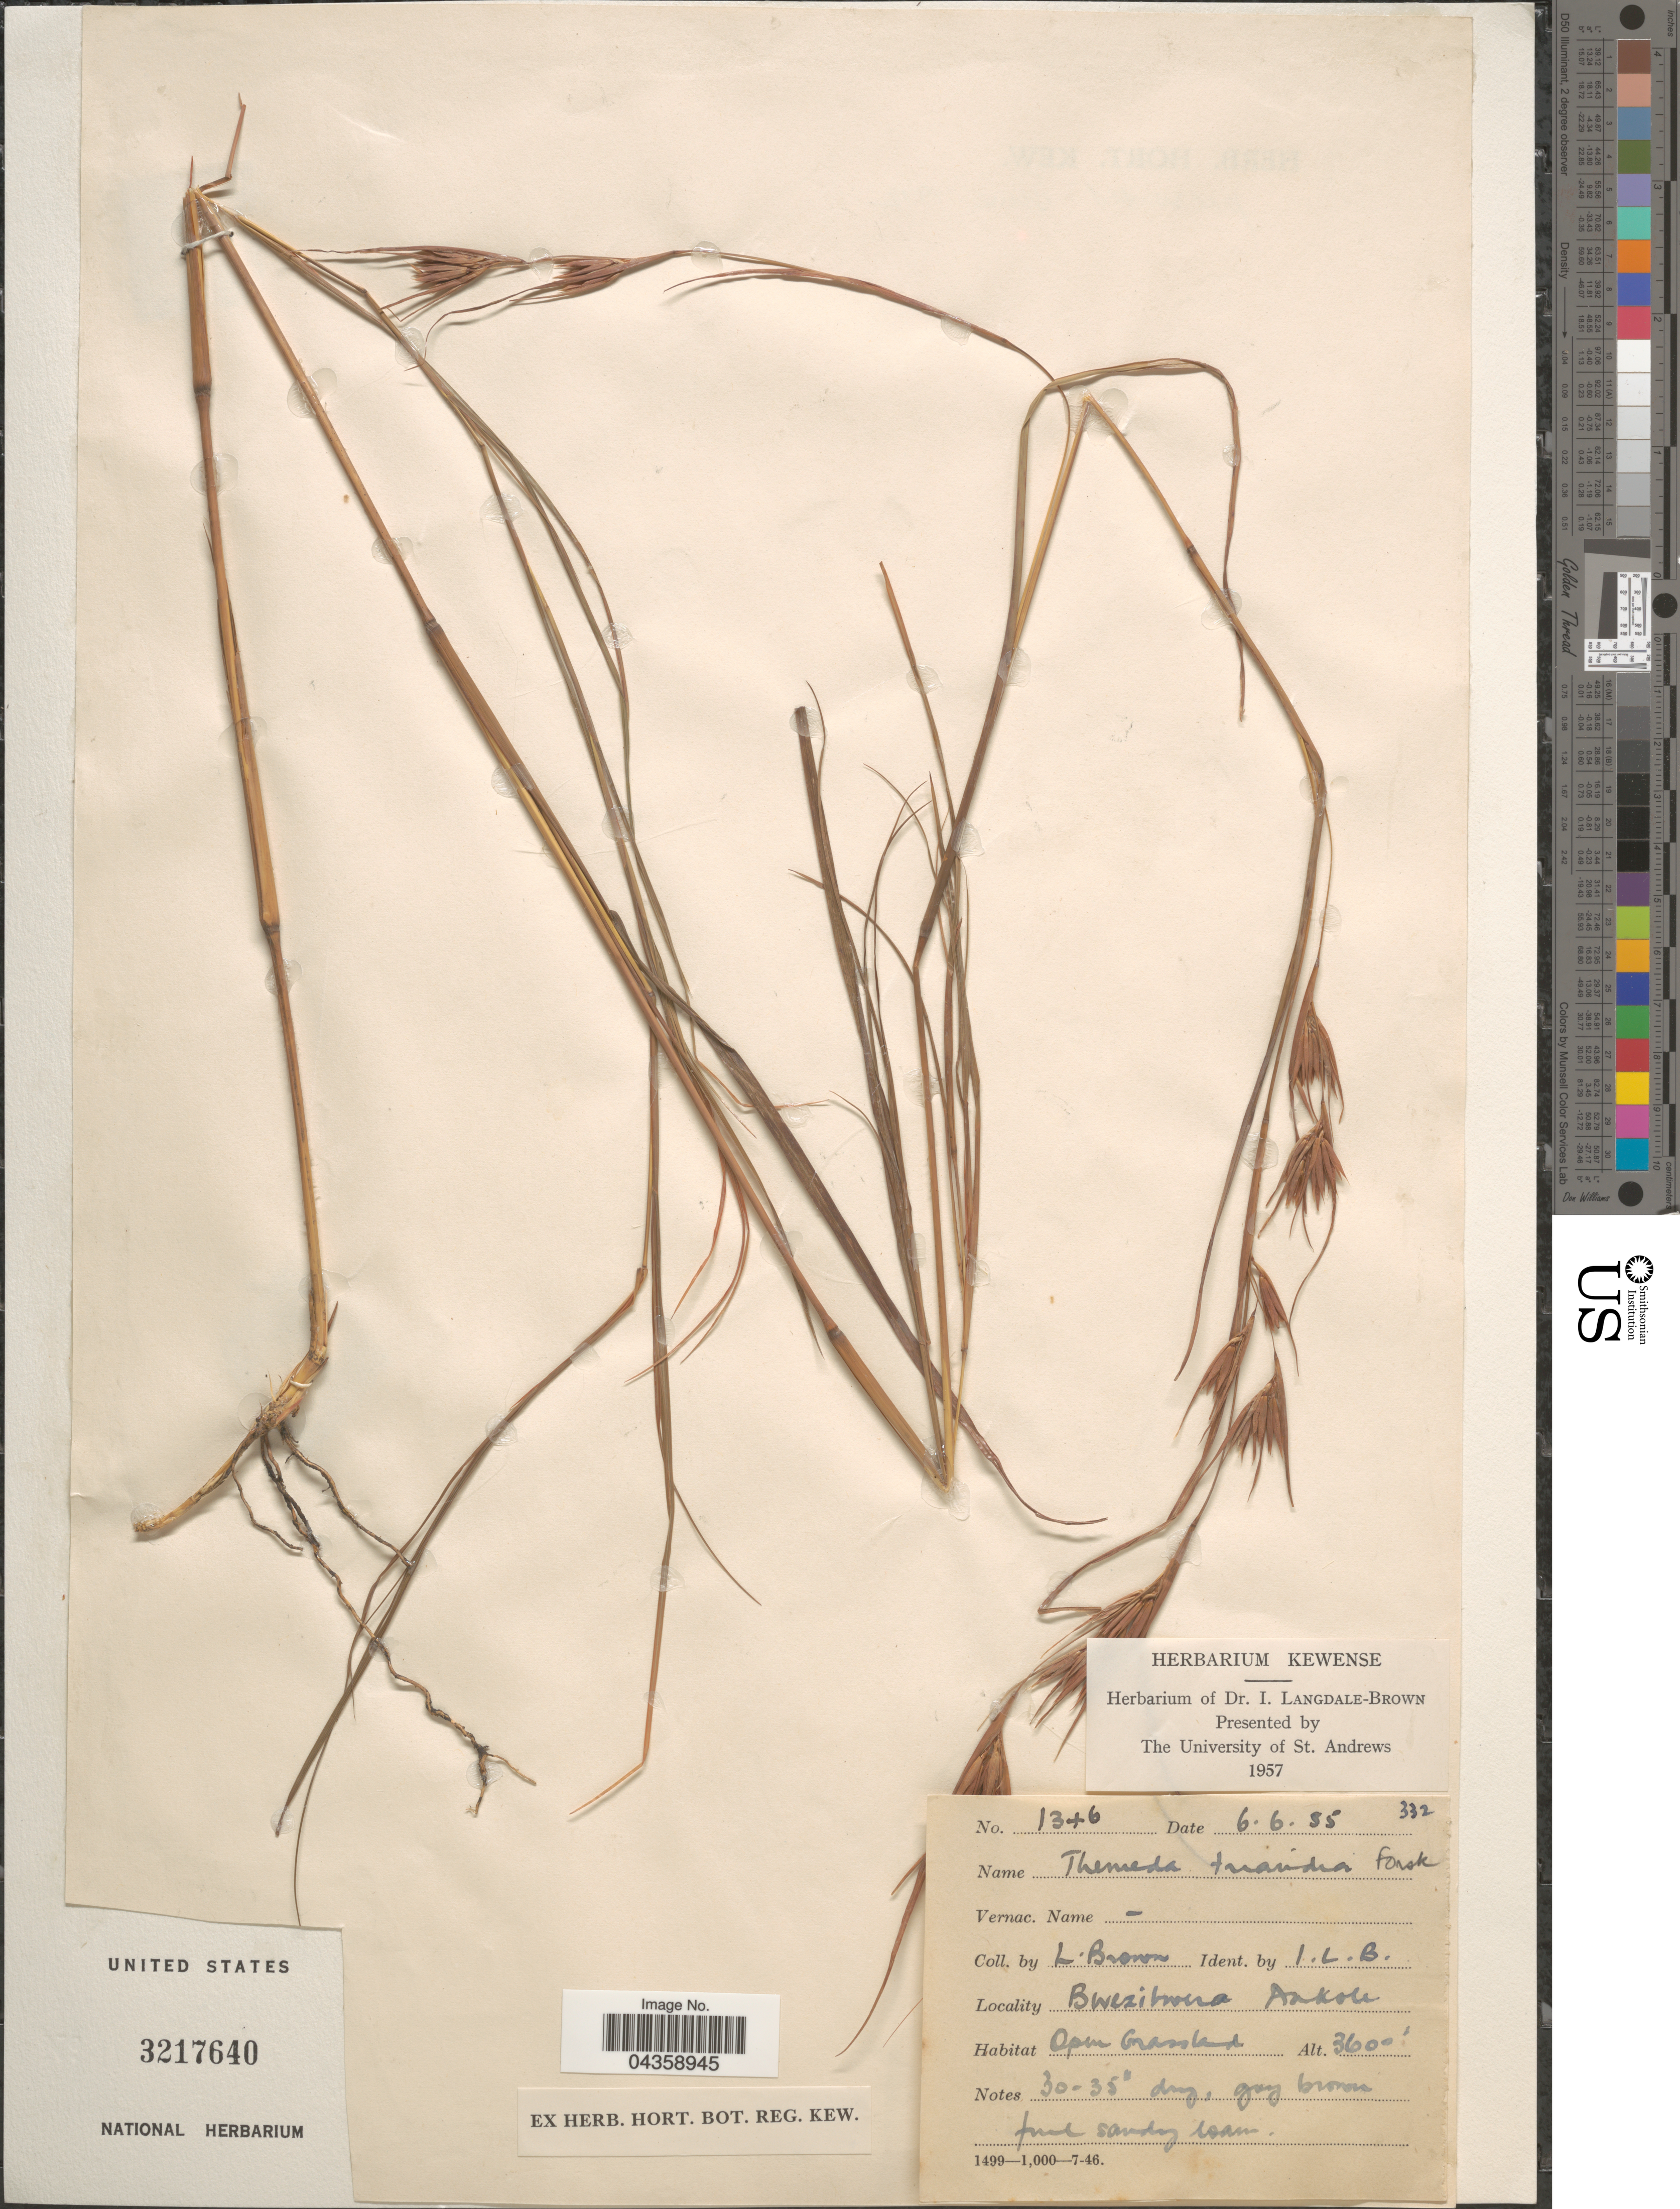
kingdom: Plantae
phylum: Tracheophyta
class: Liliopsida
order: Poales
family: Poaceae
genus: Themeda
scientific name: Themeda triandra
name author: Forssk.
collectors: I. Langdale-Brown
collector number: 1346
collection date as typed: Transcribed d/m/y: 6/6/55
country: Uganda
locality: Bwezibwera Ankole.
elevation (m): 1097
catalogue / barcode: US 3217640